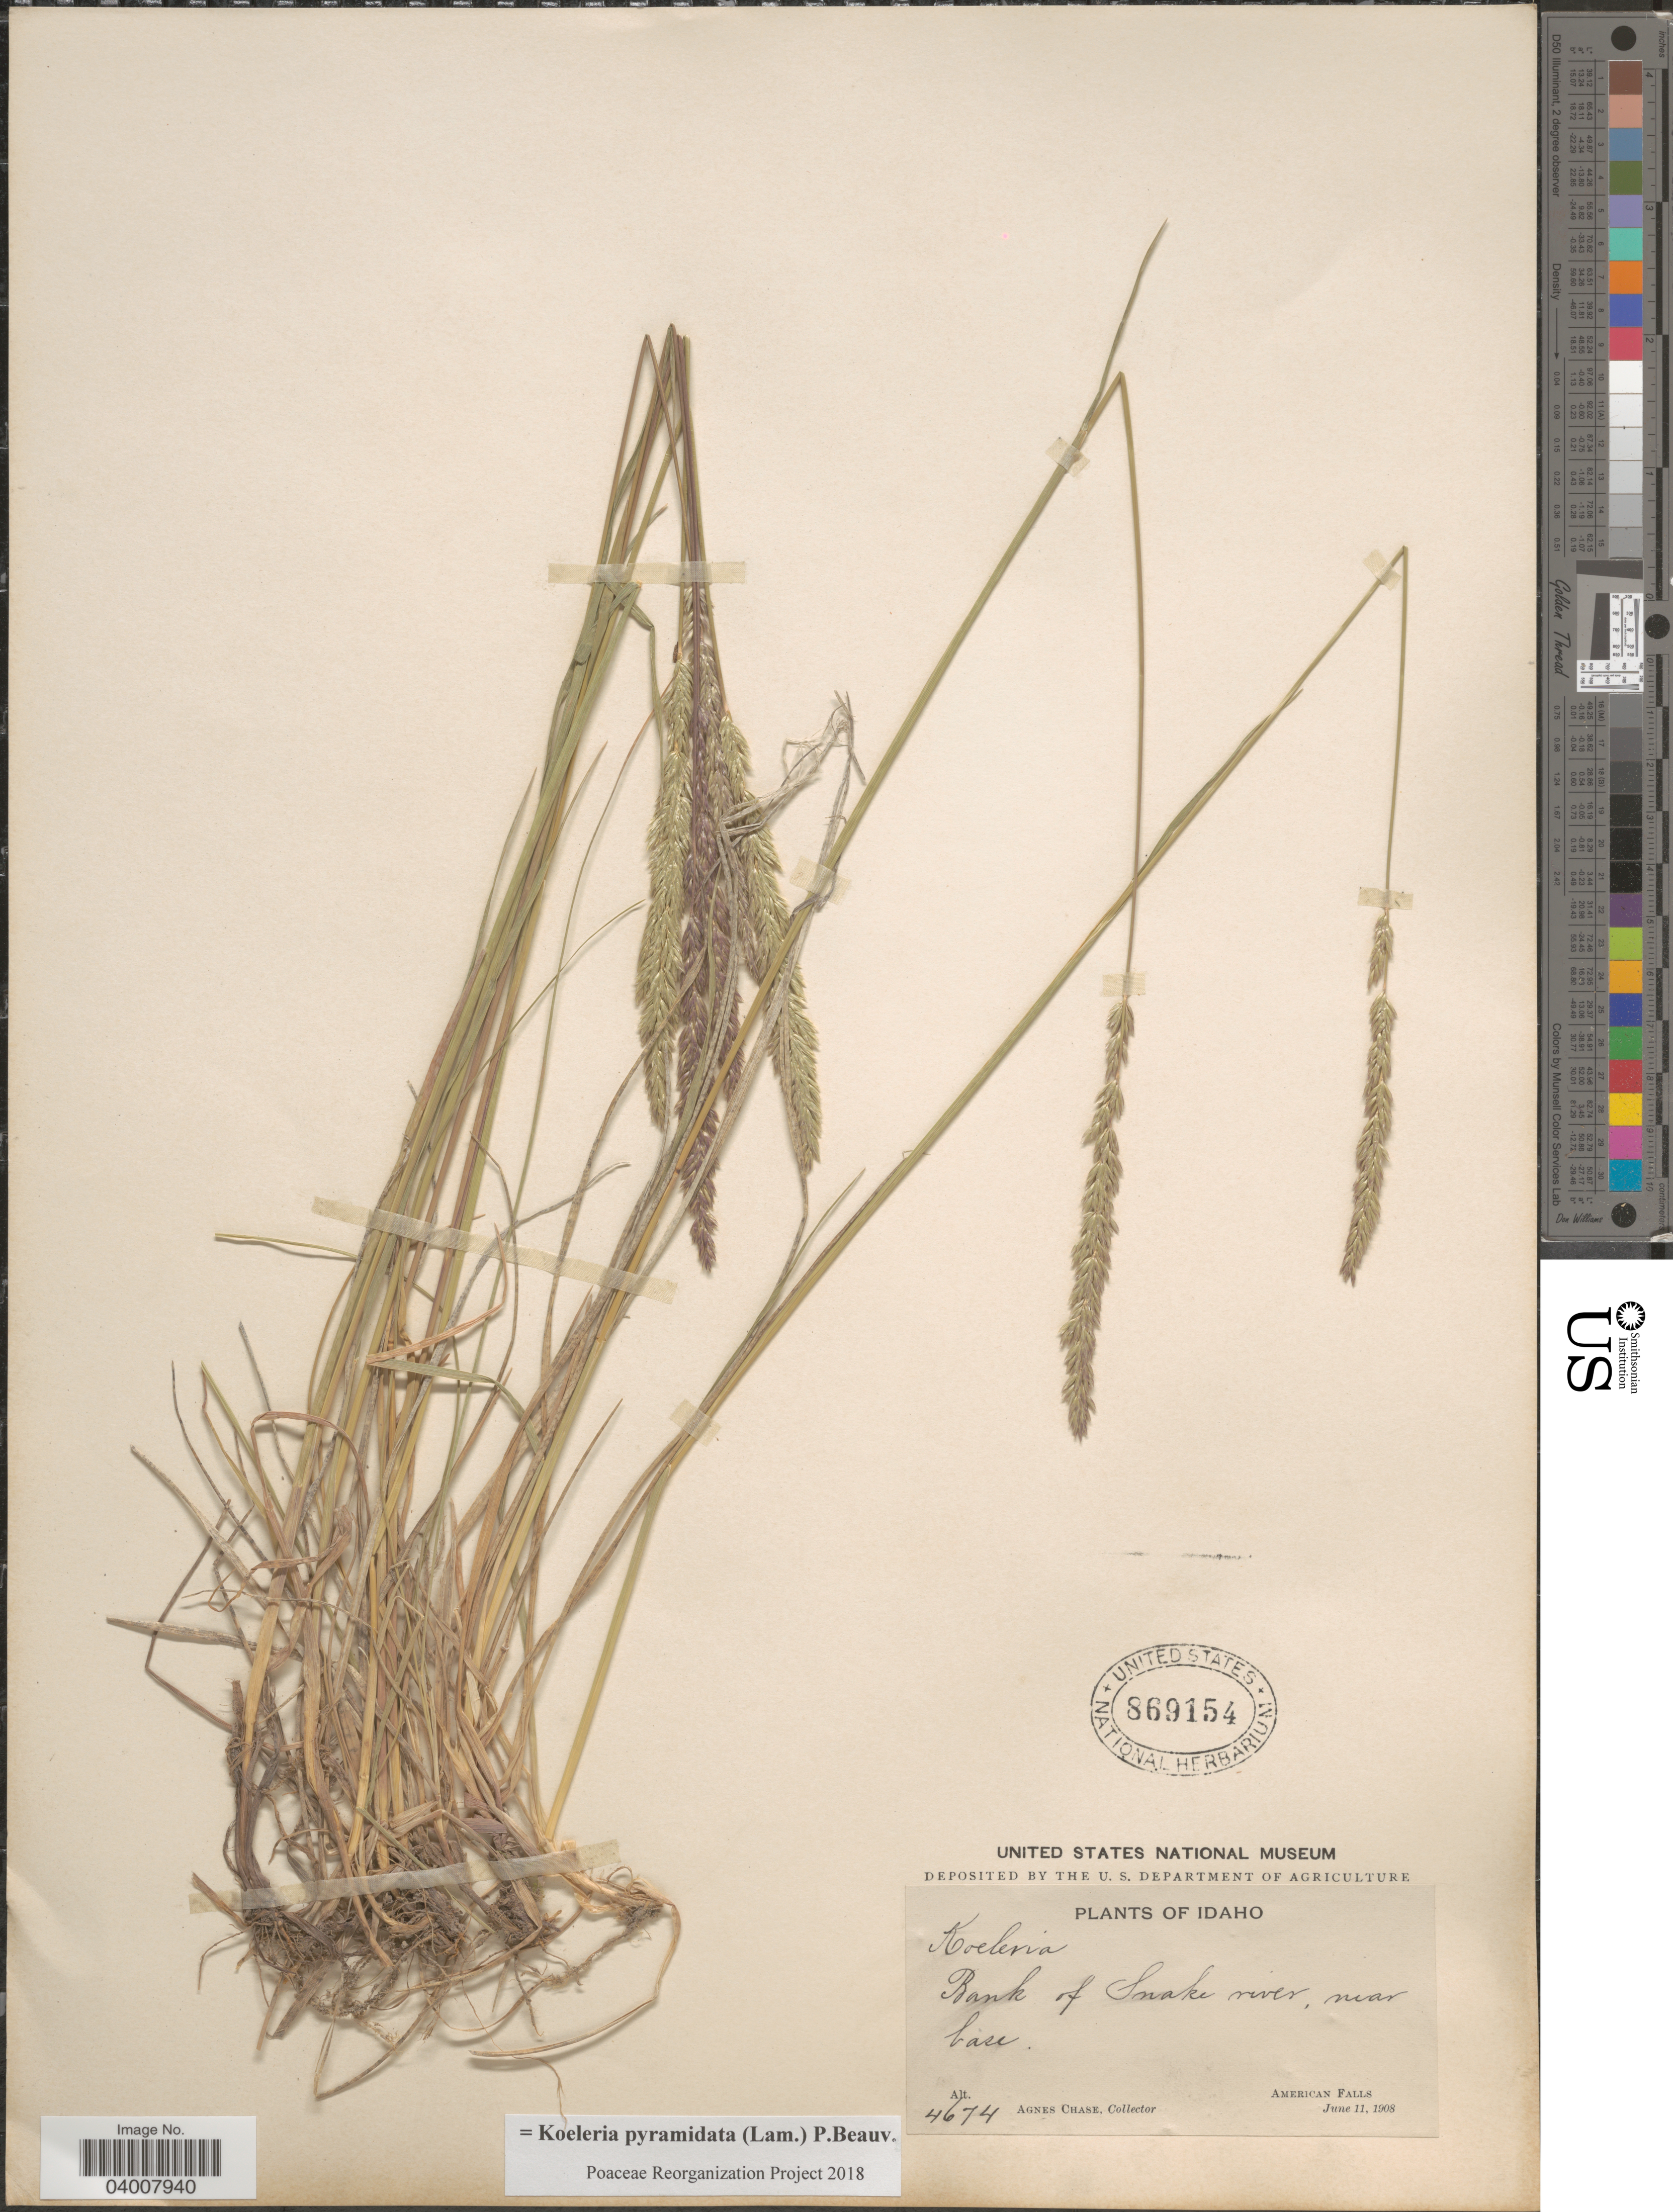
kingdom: Plantae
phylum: Tracheophyta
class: Liliopsida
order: Poales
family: Poaceae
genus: Koeleria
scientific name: Koeleria pyramidata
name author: (Lam.) P. Beauv.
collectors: A. Chase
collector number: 4674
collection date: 1908-06-11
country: United States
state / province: Idaho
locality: Bank of Snake river, near base. American Falls.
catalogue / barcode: US 869154